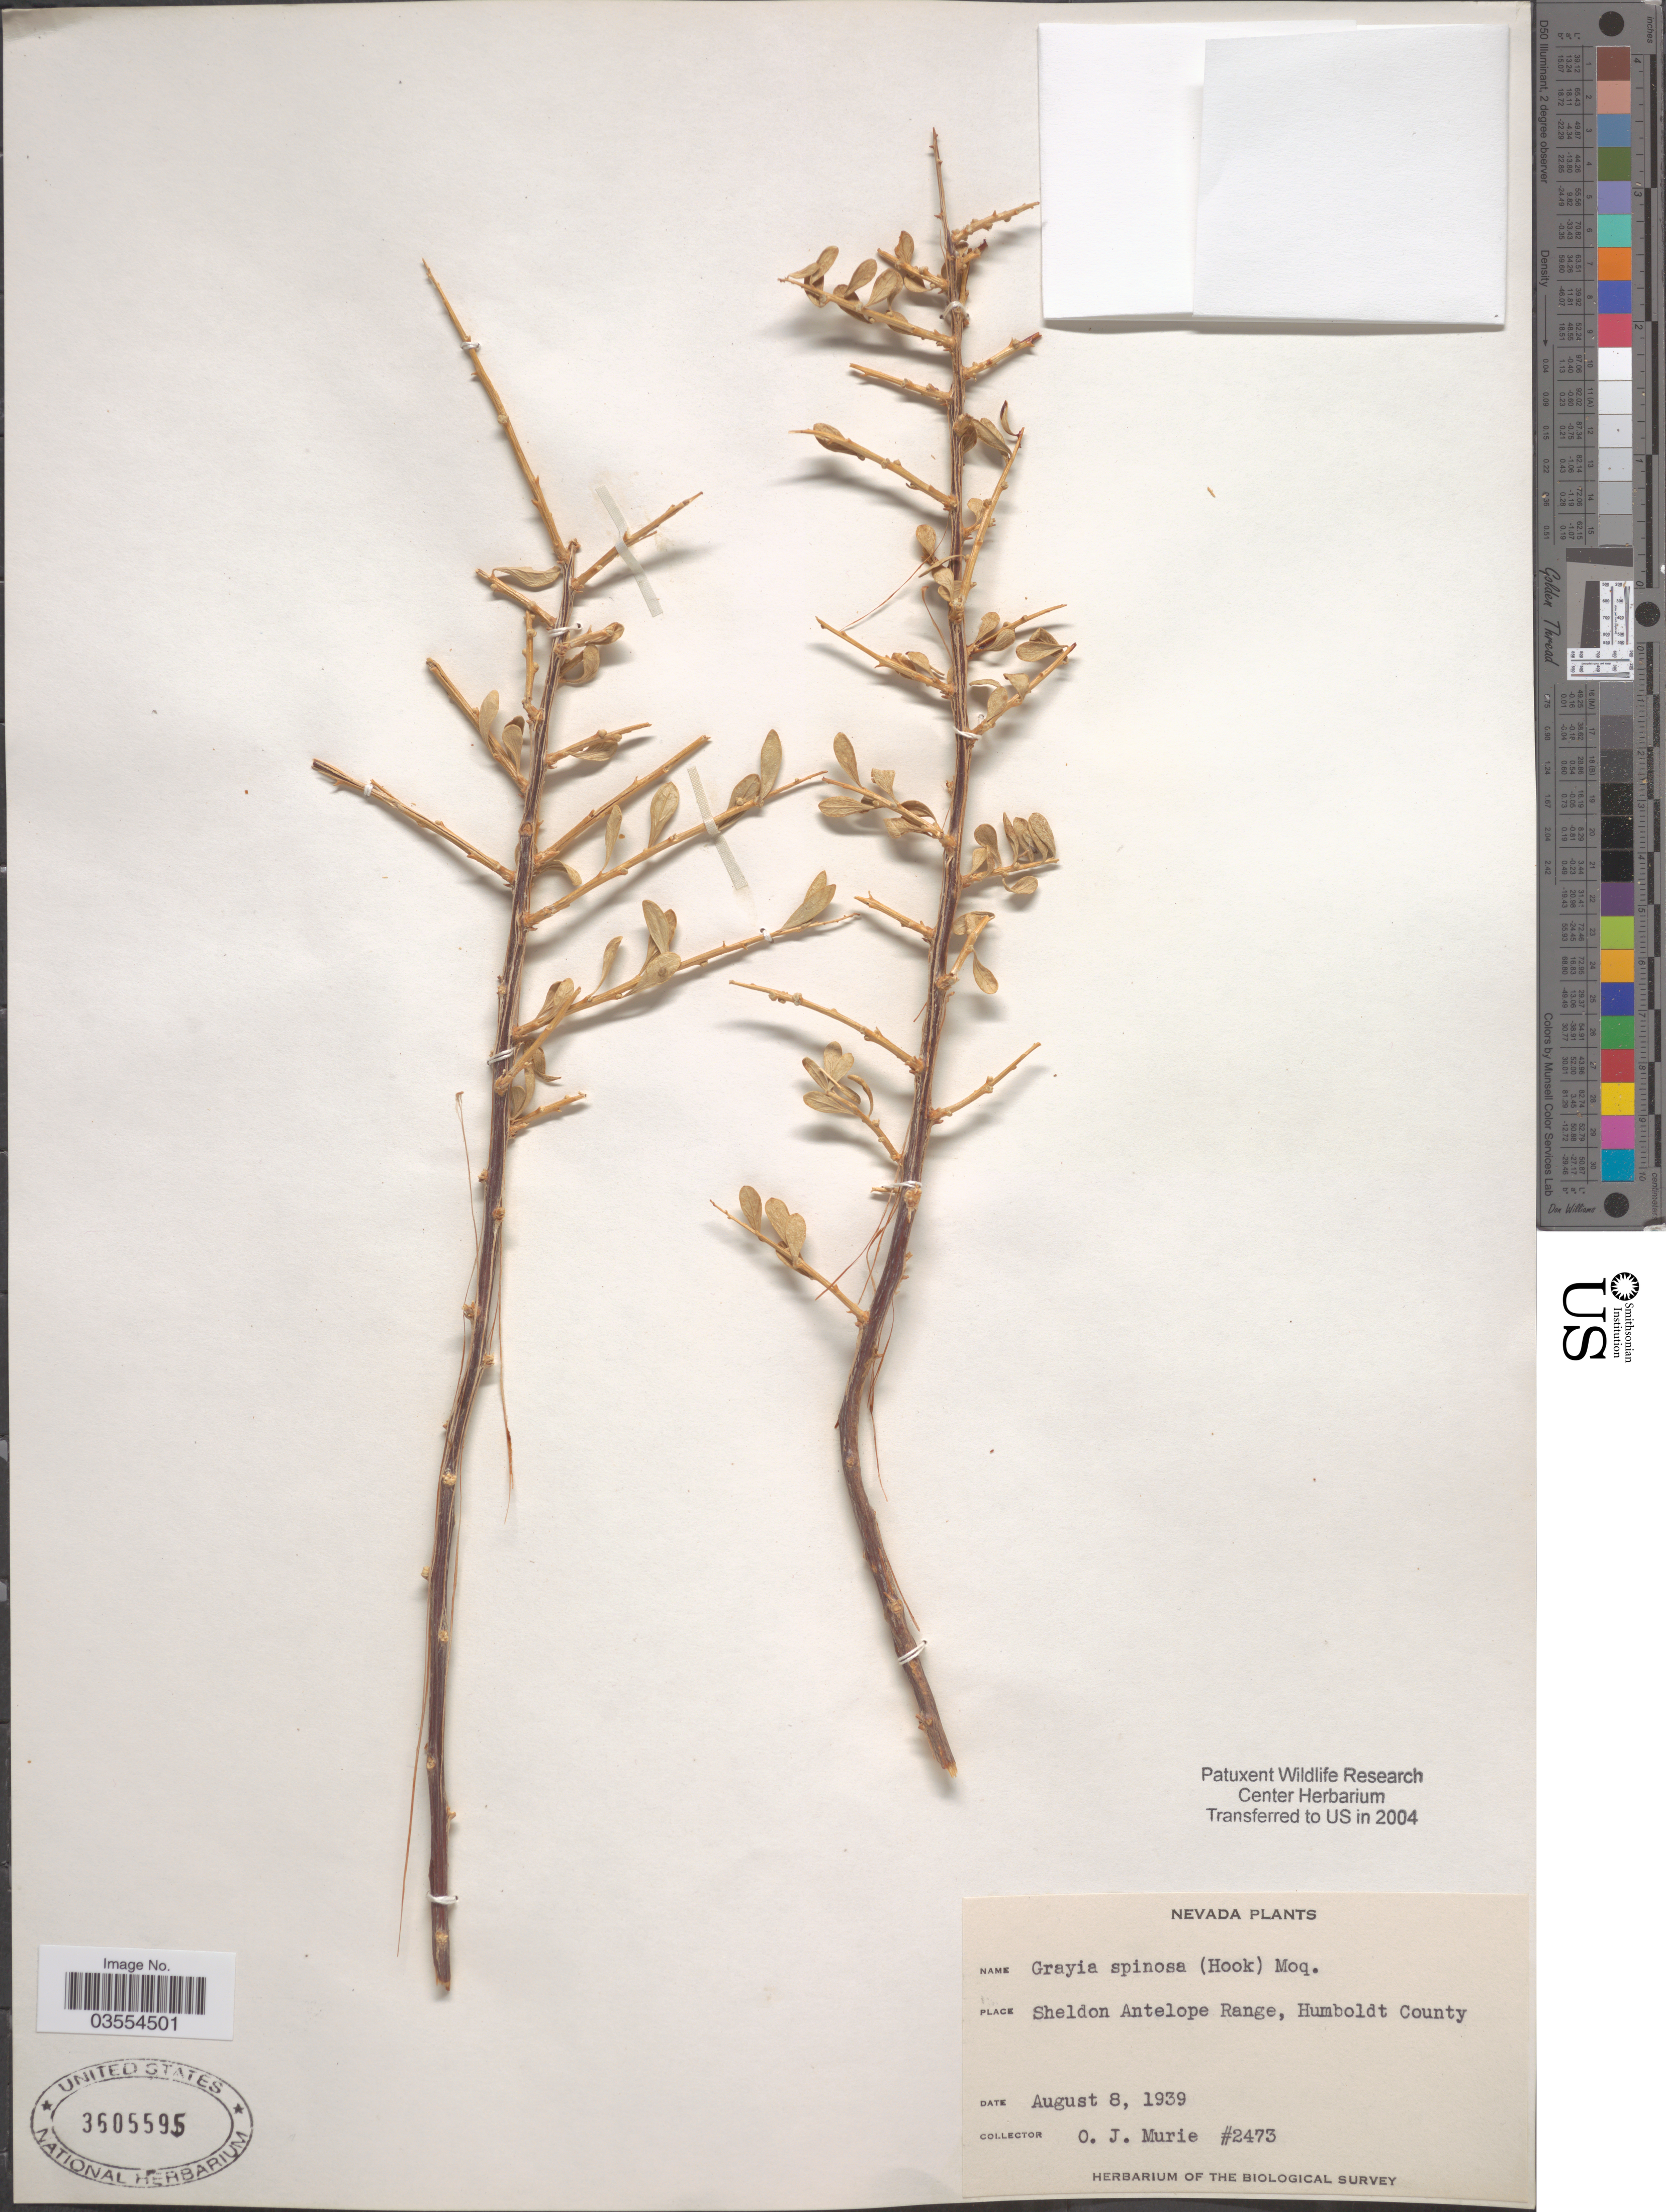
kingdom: Plantae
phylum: Tracheophyta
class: Magnoliopsida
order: Caryophyllales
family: Amaranthaceae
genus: Grayia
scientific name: Grayia spinosa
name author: (Hook.) Moq.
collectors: O. Murie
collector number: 2473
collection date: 1939-08-08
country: United States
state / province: Nevada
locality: Sheldon Antelope Range, Humboldt County.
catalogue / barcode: US 3605595